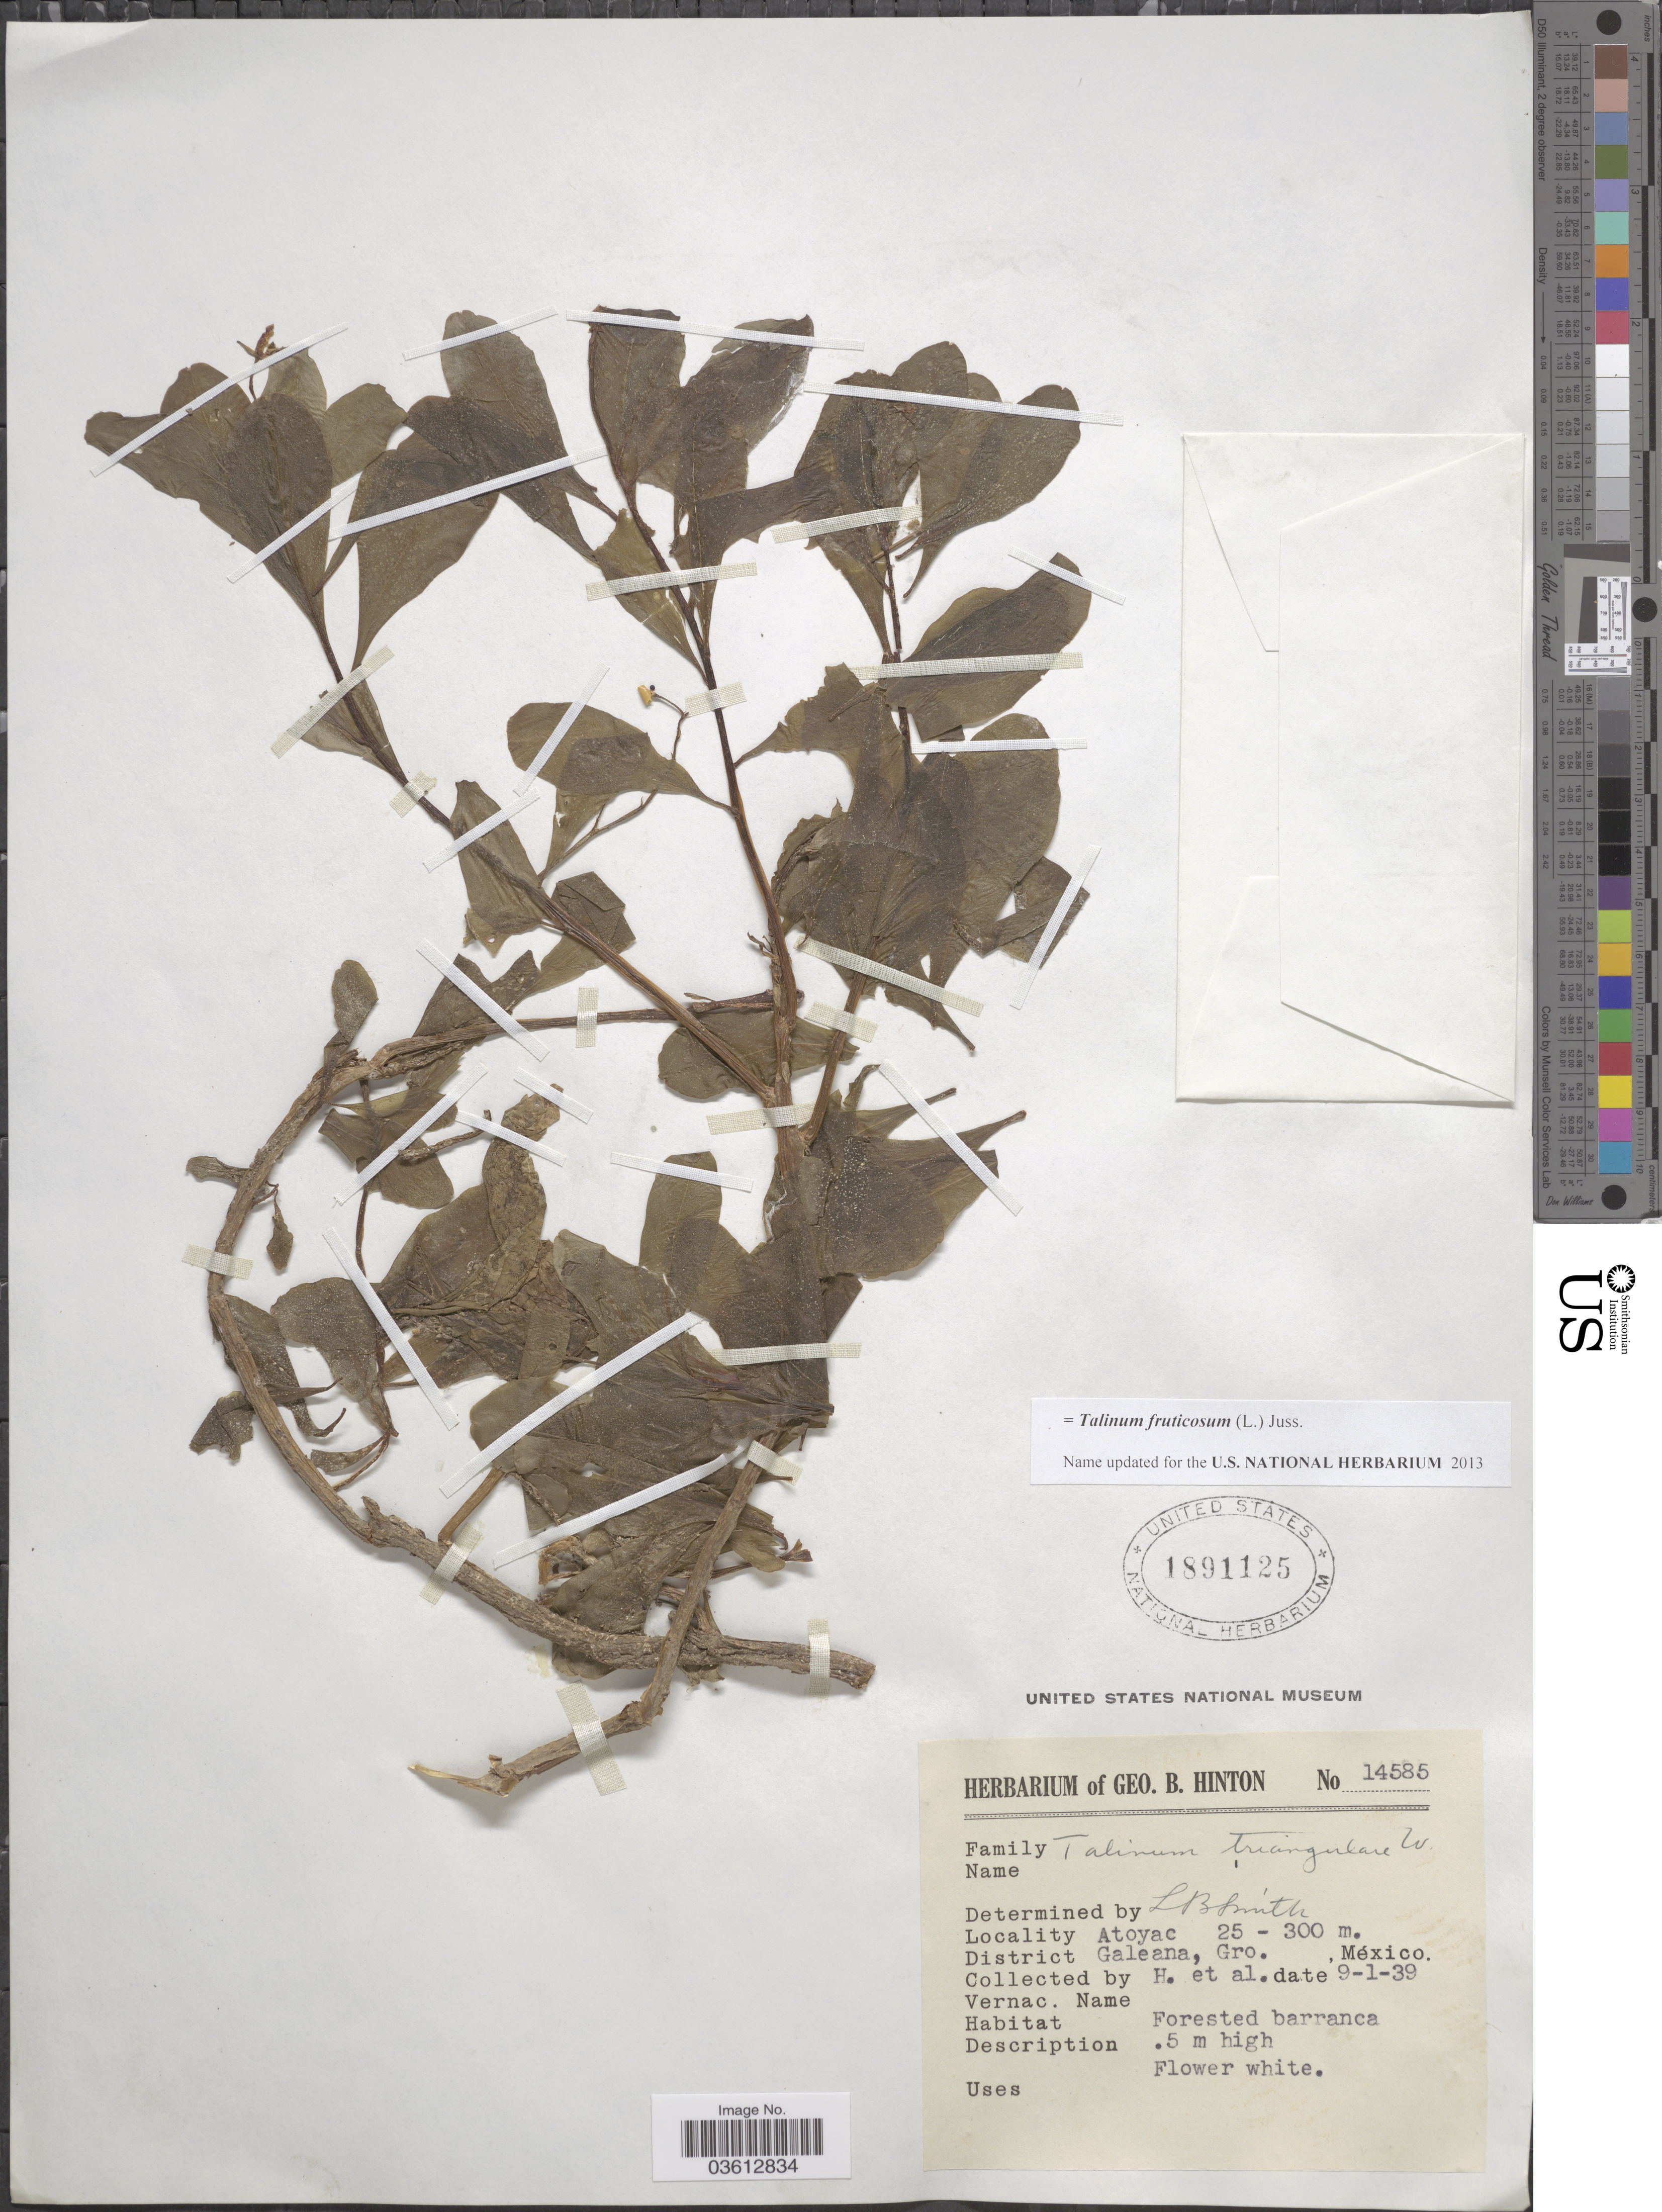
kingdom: Plantae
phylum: Tracheophyta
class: Magnoliopsida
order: Caryophyllales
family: Talinaceae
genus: Talinum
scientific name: Talinum fruticosum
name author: (L.) Juss.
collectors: G. B. Hinton & et al.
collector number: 14585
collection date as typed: Transcribed d/m/y: 9/1/39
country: Mexico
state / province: Guerrero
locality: Atoyac. District Galeana.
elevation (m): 25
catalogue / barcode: US 1891125